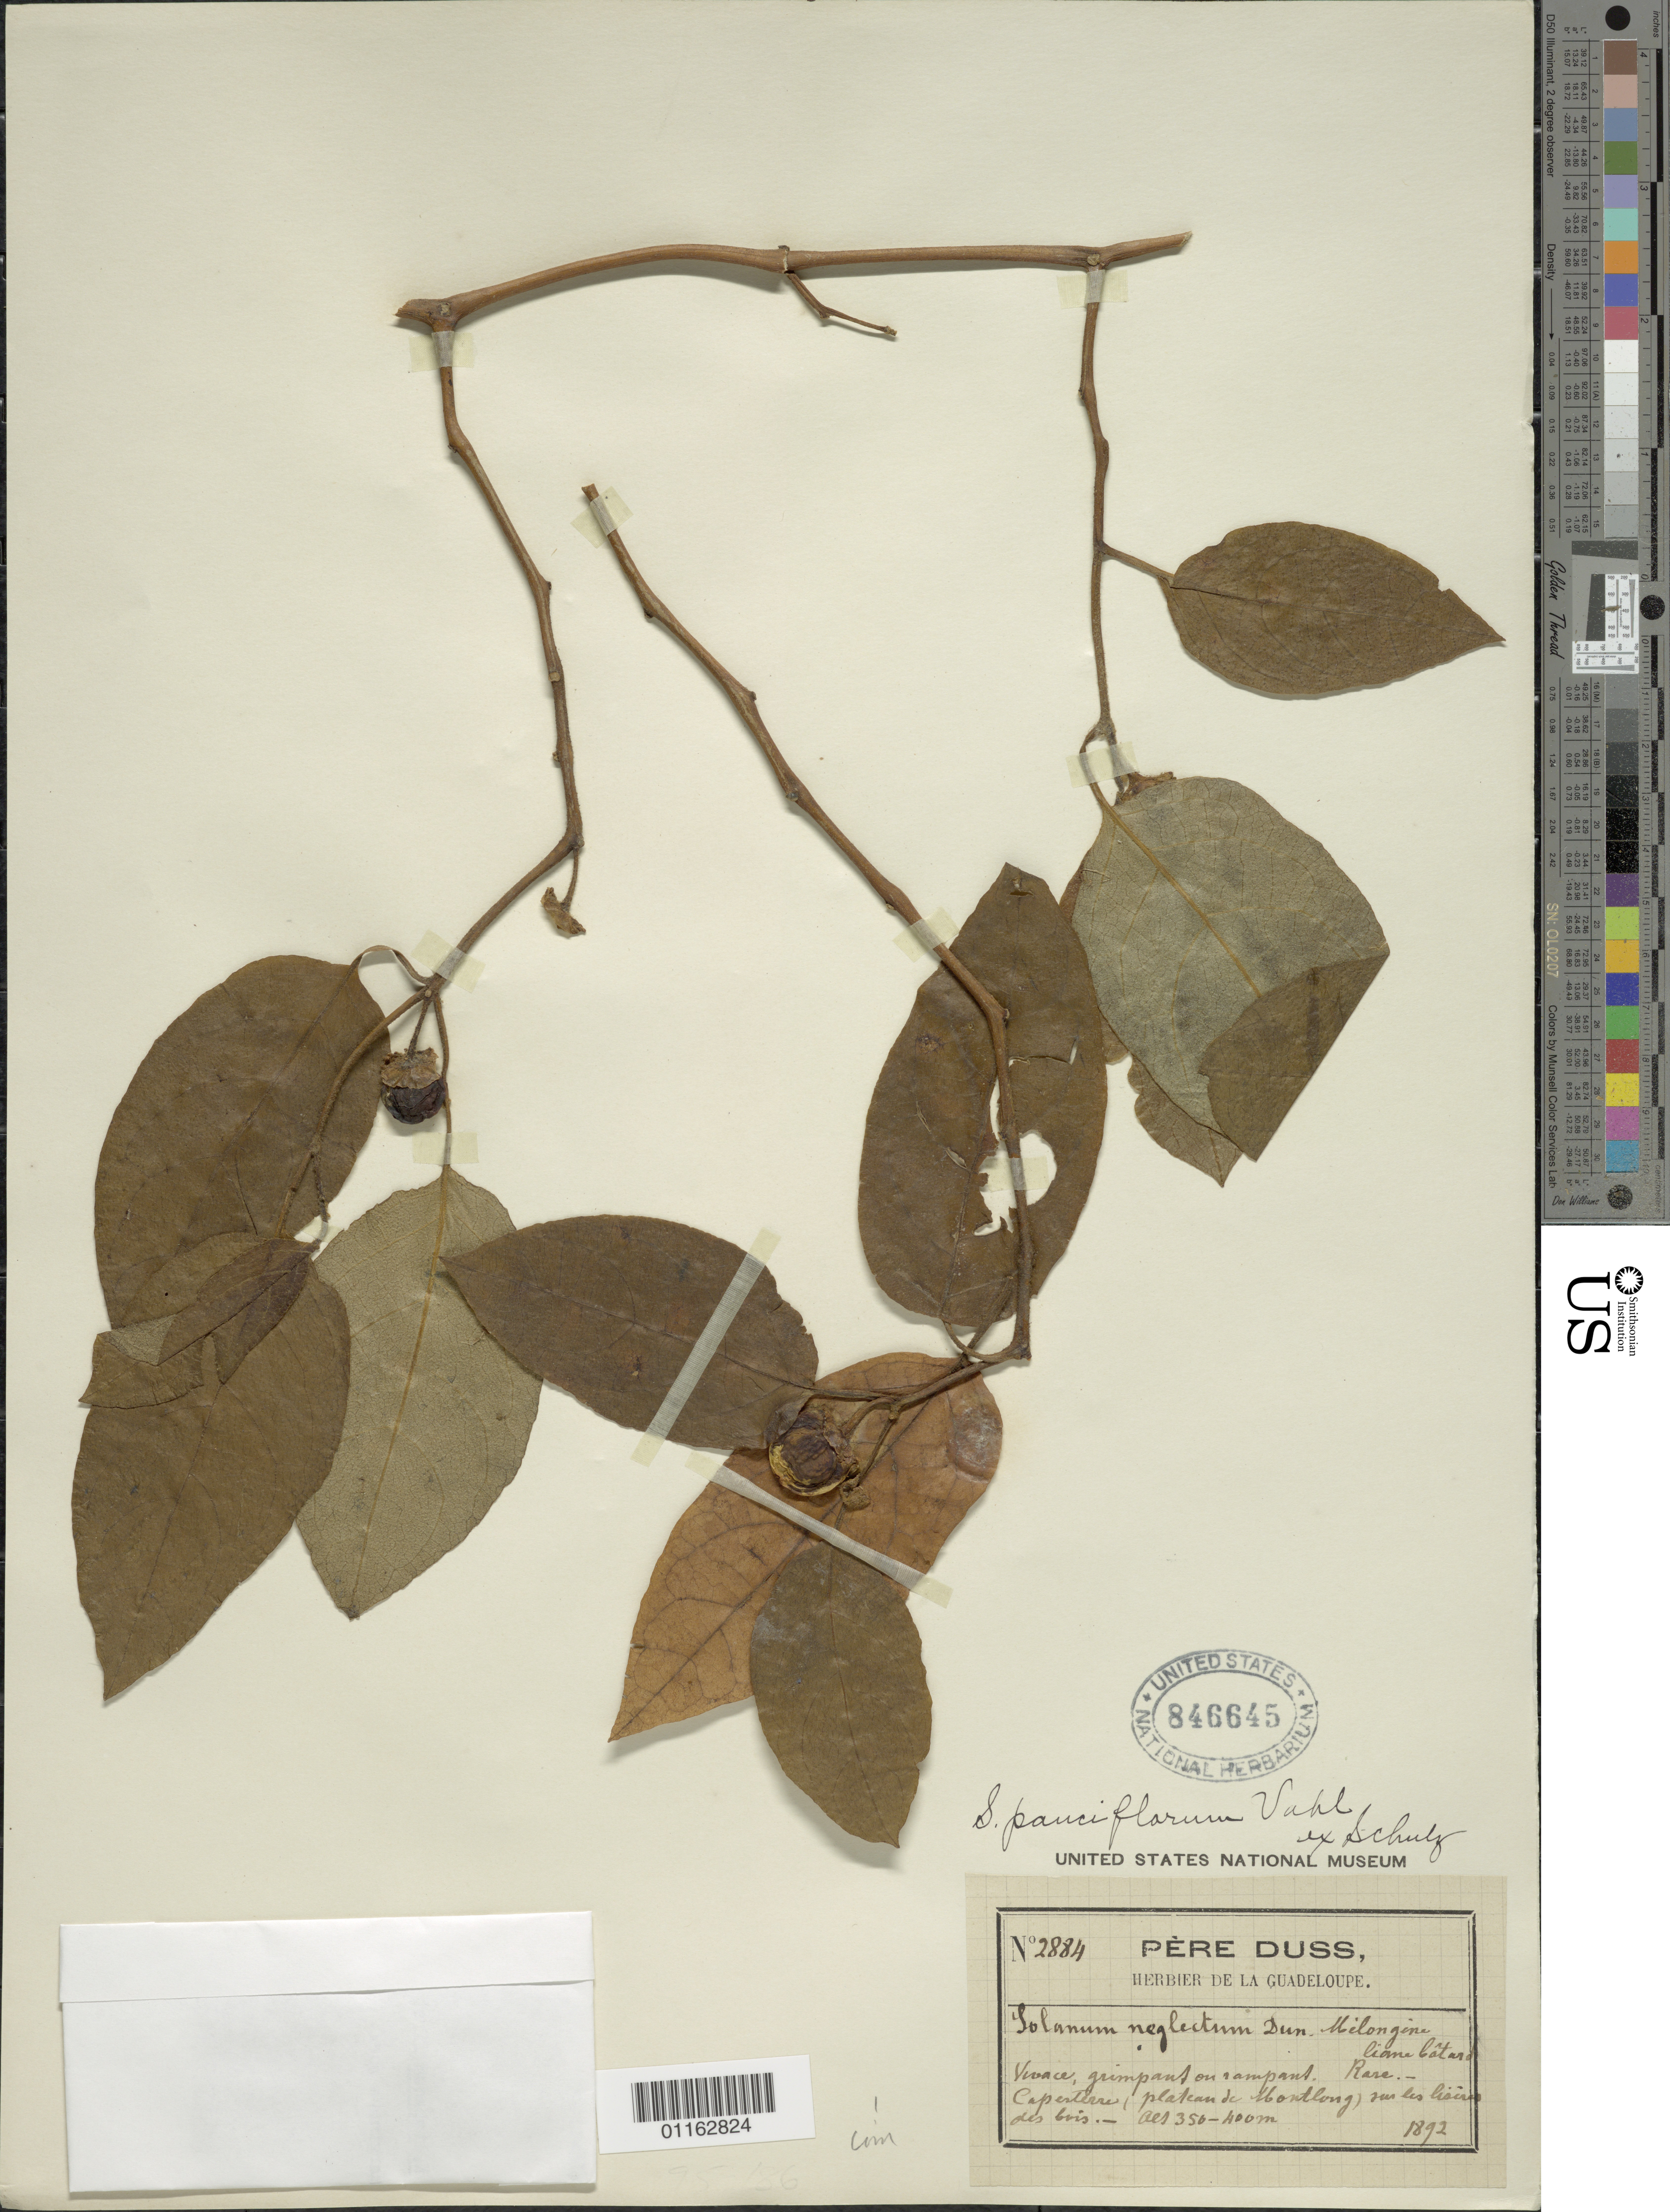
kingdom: Plantae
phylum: Tracheophyta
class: Magnoliopsida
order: Solanales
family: Solanaceae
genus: Solanum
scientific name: Solanum pauciflorum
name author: Vahl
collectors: Père Duss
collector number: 2884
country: Guadeloupe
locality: Plateau de Montlong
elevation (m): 350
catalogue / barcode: US 846645